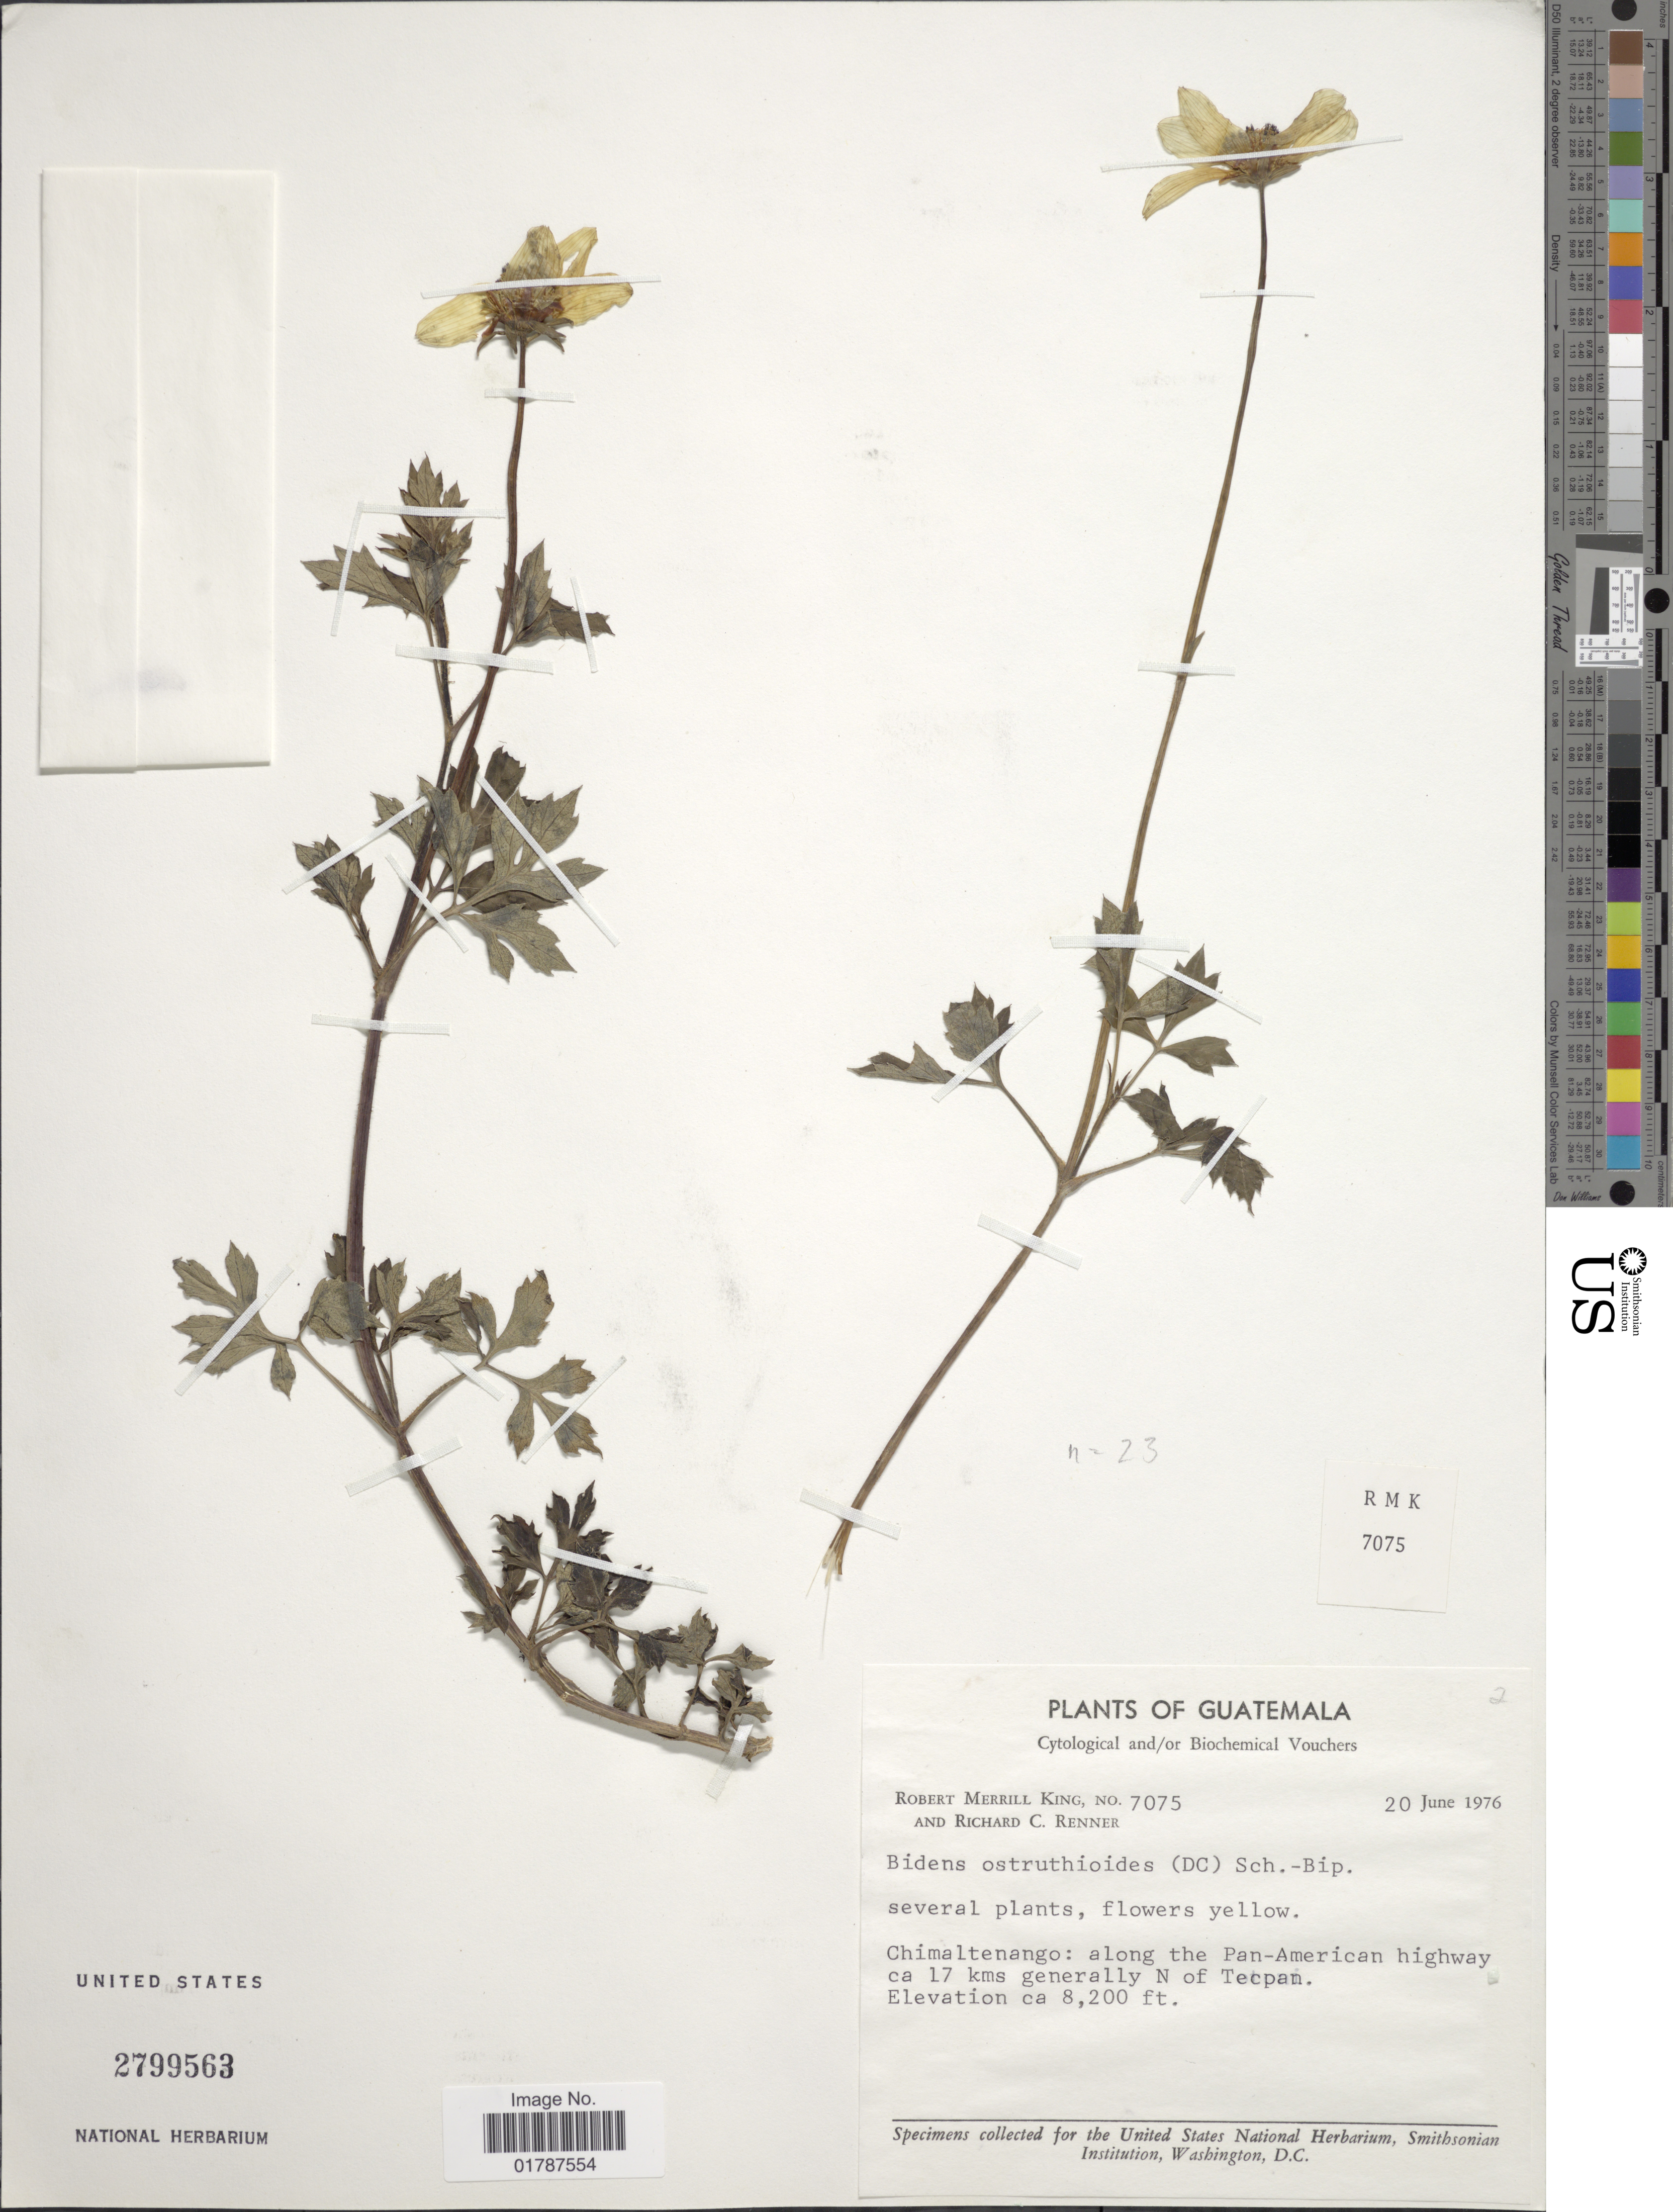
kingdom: Plantae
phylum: Tracheophyta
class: Magnoliopsida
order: Asterales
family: Asteraceae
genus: Bidens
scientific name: Bidens ostruthioides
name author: (DC.) Sch. Bip.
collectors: R. M. King & R. C. Renner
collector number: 7075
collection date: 1976-06-20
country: Guatemala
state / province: Chimaltenango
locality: Chimaltenango: along the Pan-American highway 17 kms generally N of Tecpan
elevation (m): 2499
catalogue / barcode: US 2799563